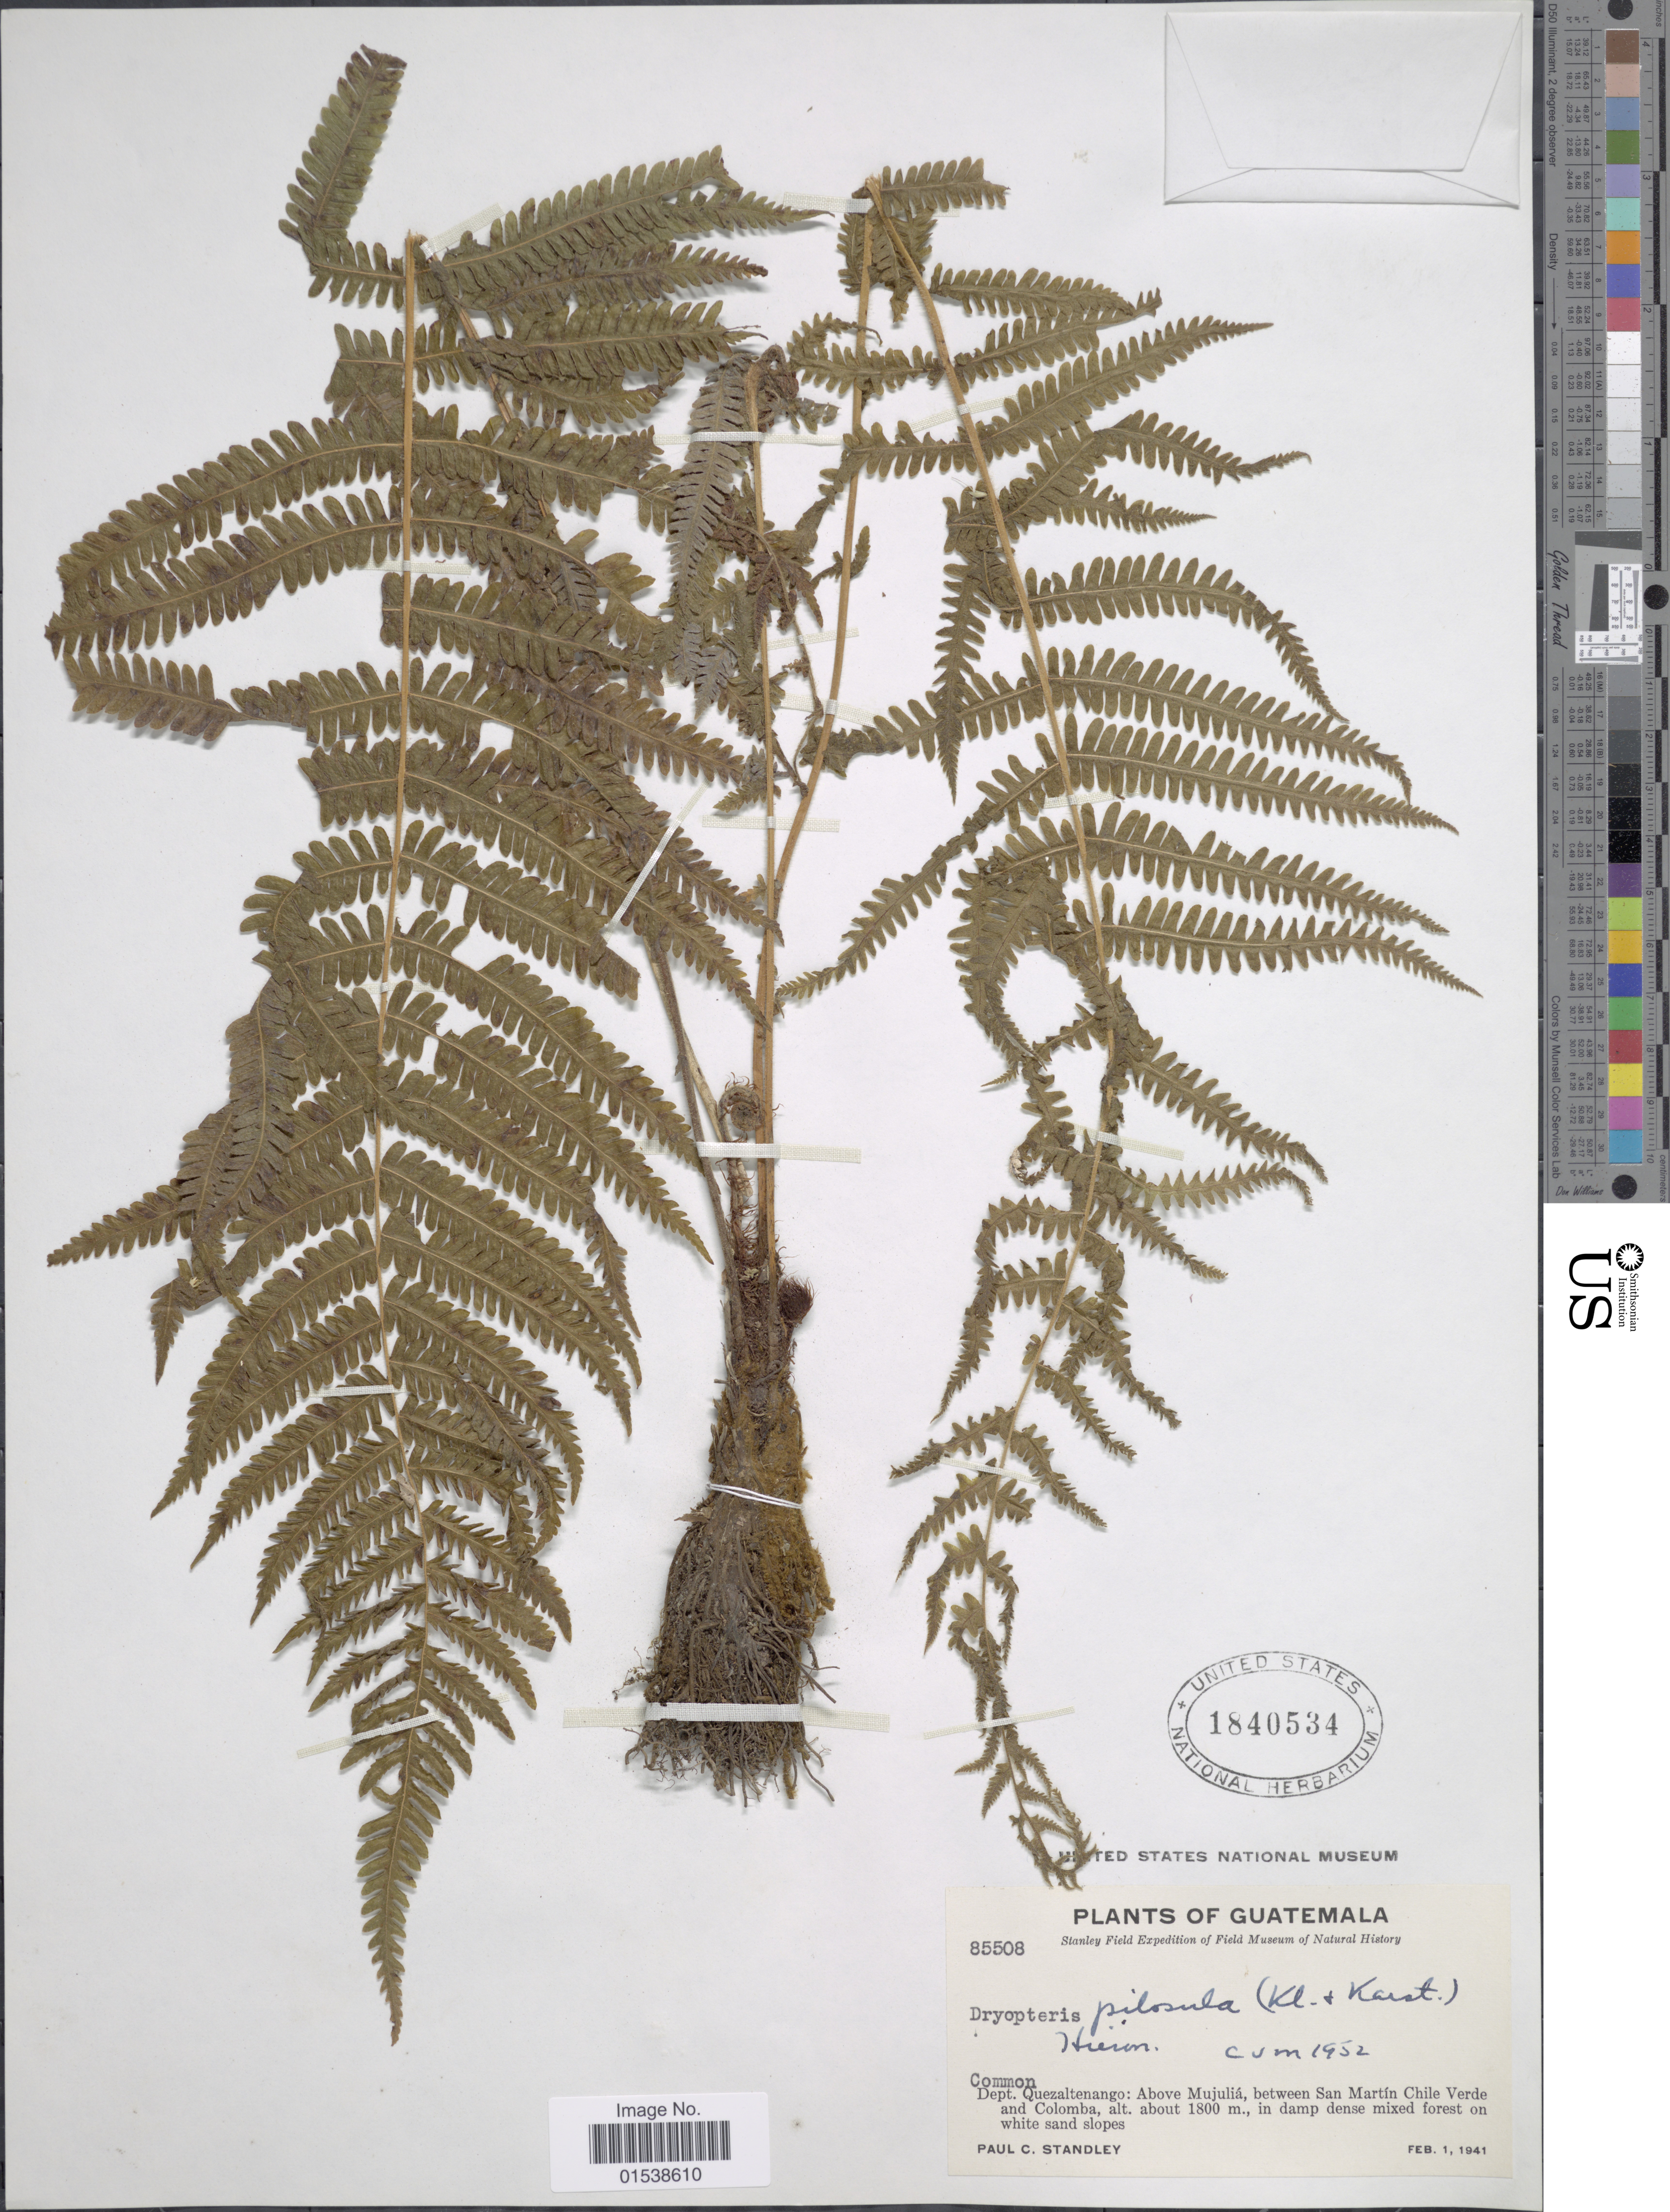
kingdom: Plantae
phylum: Tracheophyta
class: Polypodiopsida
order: Polypodiales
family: Thelypteridaceae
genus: Amauropelta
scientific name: Amauropelta pilosula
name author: (Klotzsch & H. Karst.) Á. Löve & D. Löve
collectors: P. C. Standley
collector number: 85508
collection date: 1941-02-01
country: Guatemala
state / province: Quetzaltenango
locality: Dept. Quezaltenango: above Mujulia, between San Martin Chile Verde and Colomba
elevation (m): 1800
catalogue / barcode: US 1840534